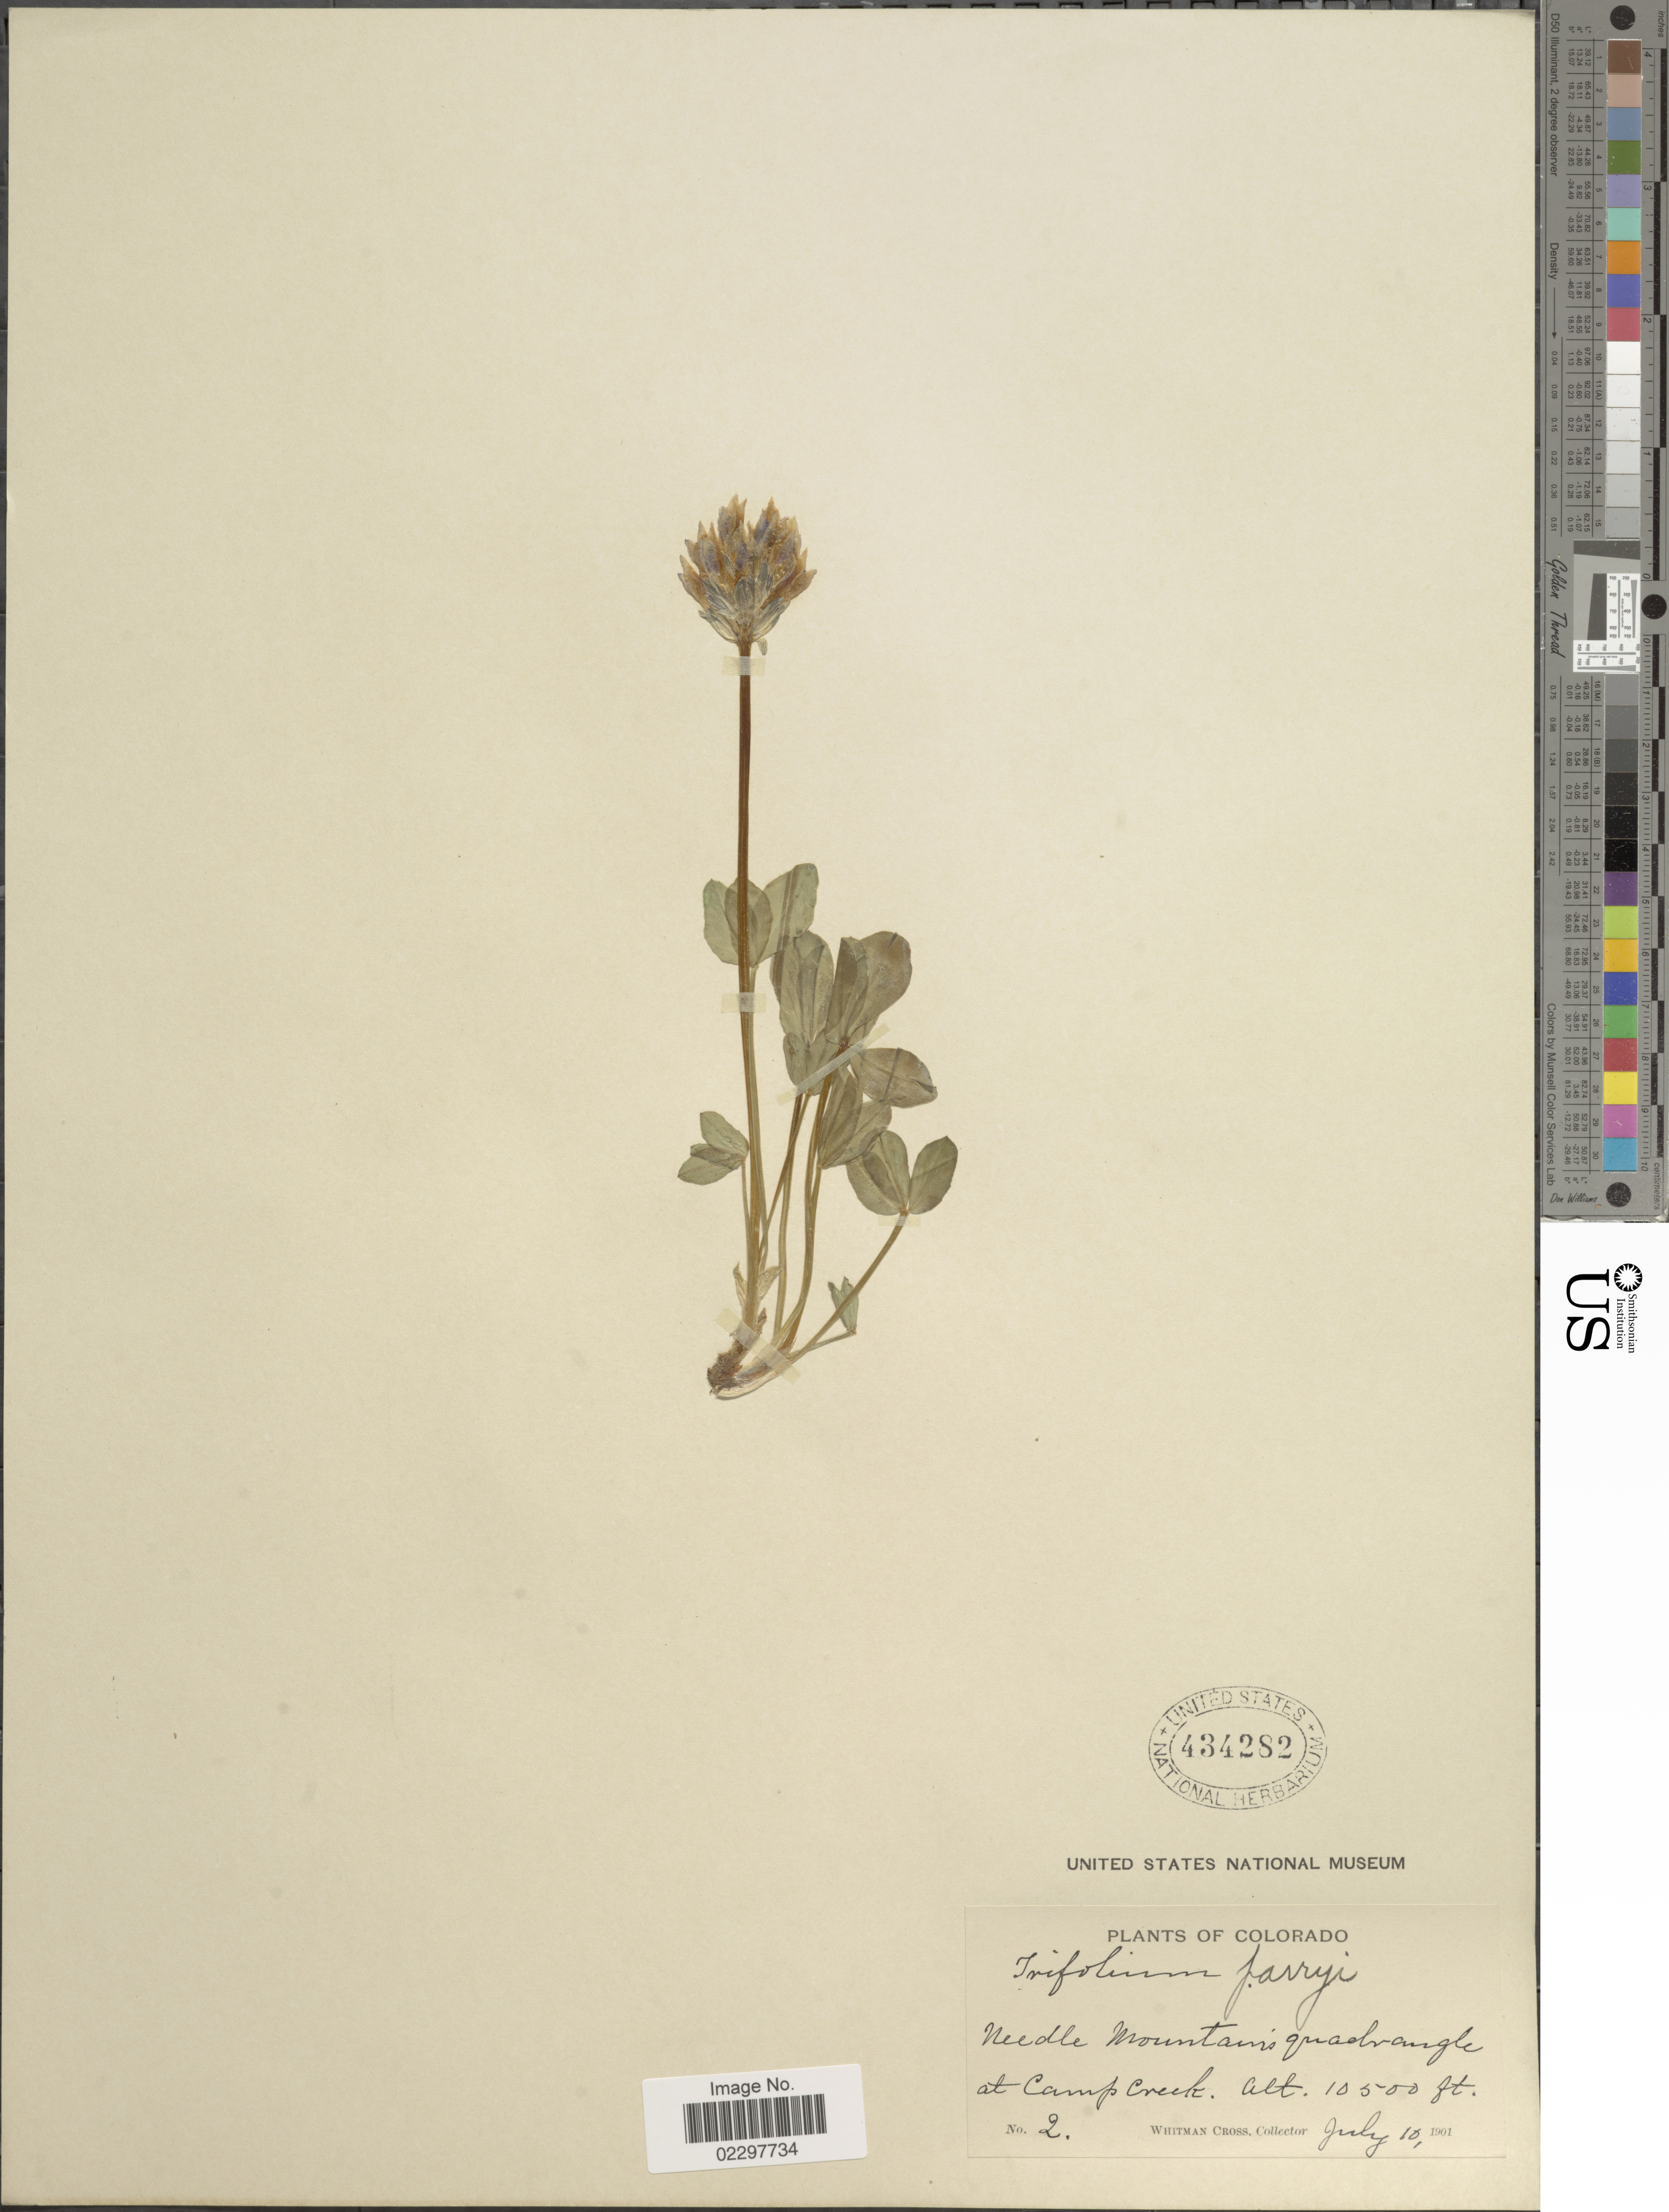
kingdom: Plantae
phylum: Tracheophyta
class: Magnoliopsida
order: Fabales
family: Fabaceae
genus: Trifolium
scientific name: Trifolium parryi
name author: A. Gray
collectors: W. Cross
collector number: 2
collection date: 1901-07-16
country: United States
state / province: Colorado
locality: Needle Mountains quadrangle at Camp Creek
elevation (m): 3200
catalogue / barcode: US 434282